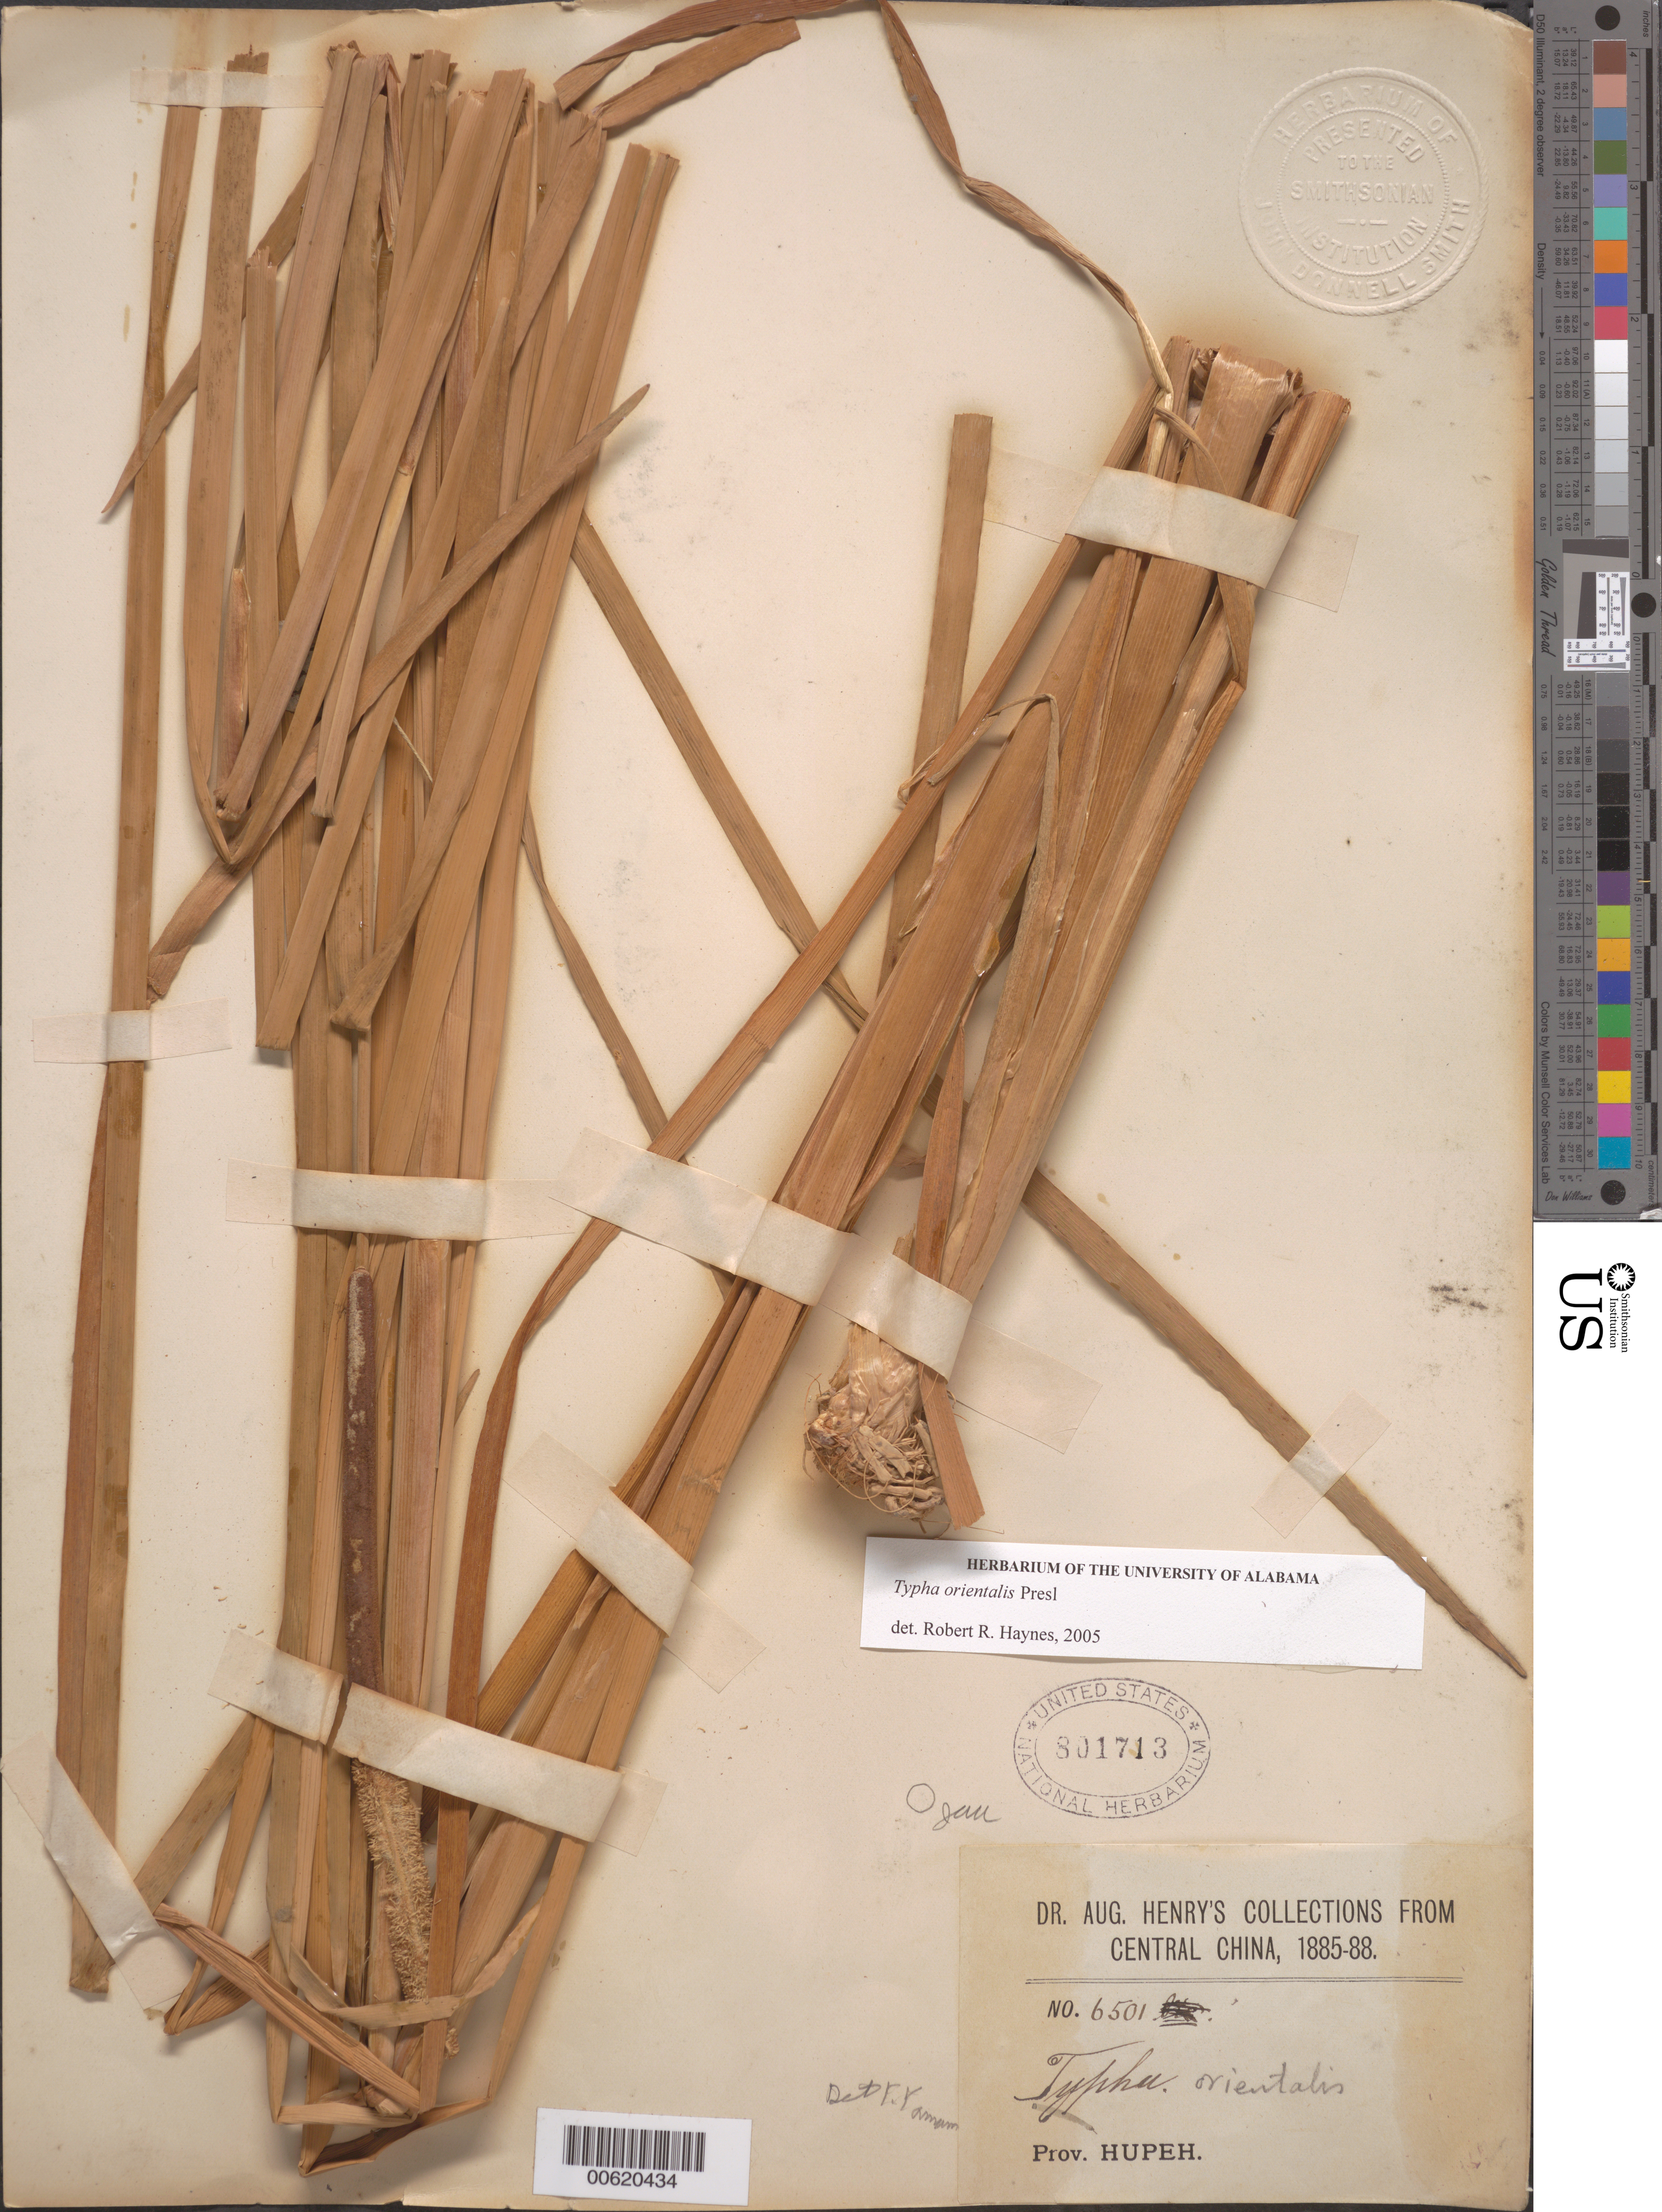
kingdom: Plantae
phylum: Tracheophyta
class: Liliopsida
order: Poales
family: Typhaceae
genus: Typha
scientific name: Typha orientalis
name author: C. Presl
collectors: A. Henry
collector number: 6501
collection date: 1885/1888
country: China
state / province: Hubei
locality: Central China. Prov. Hupeh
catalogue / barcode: US 801713